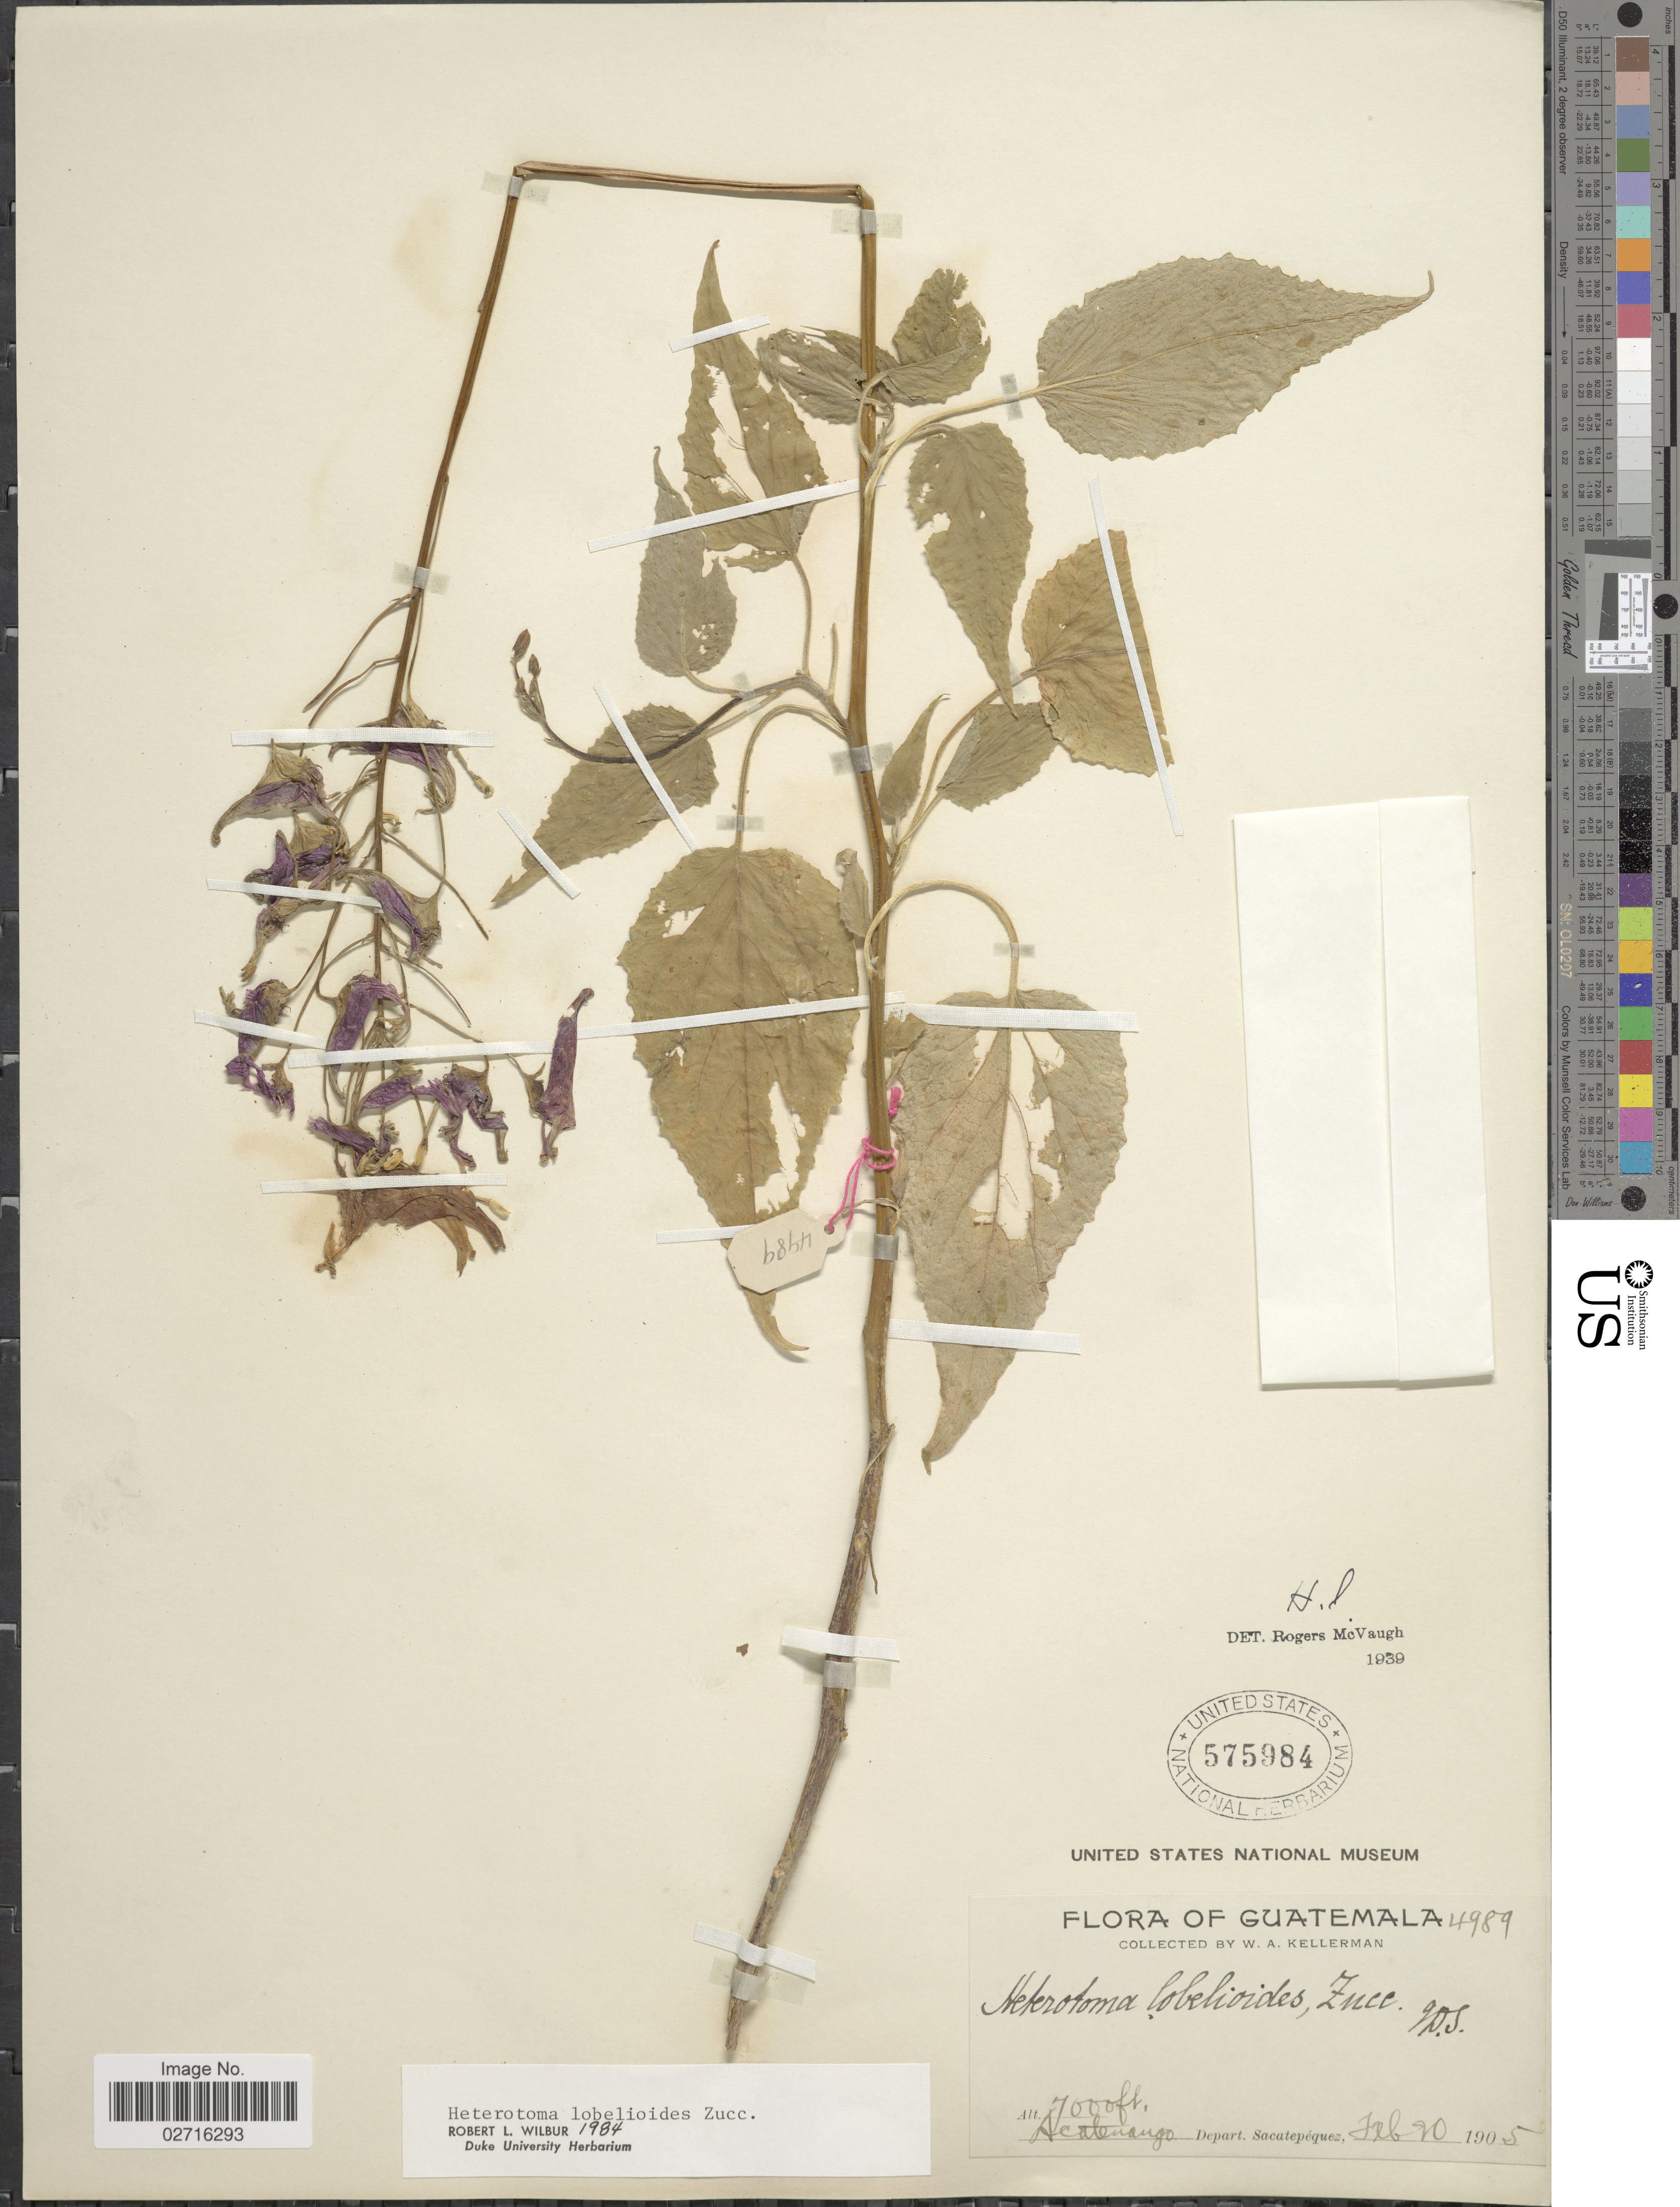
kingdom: Plantae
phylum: Tracheophyta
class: Magnoliopsida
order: Asterales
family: Campanulaceae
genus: Heterotoma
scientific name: Heterotoma lobelioides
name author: Zucc.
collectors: W. Kellerman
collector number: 4989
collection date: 1905-02-20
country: Guatemala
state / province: Sacatepéquez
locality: Acatenango, Depart Sacatepéquez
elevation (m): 2134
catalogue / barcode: US 575984